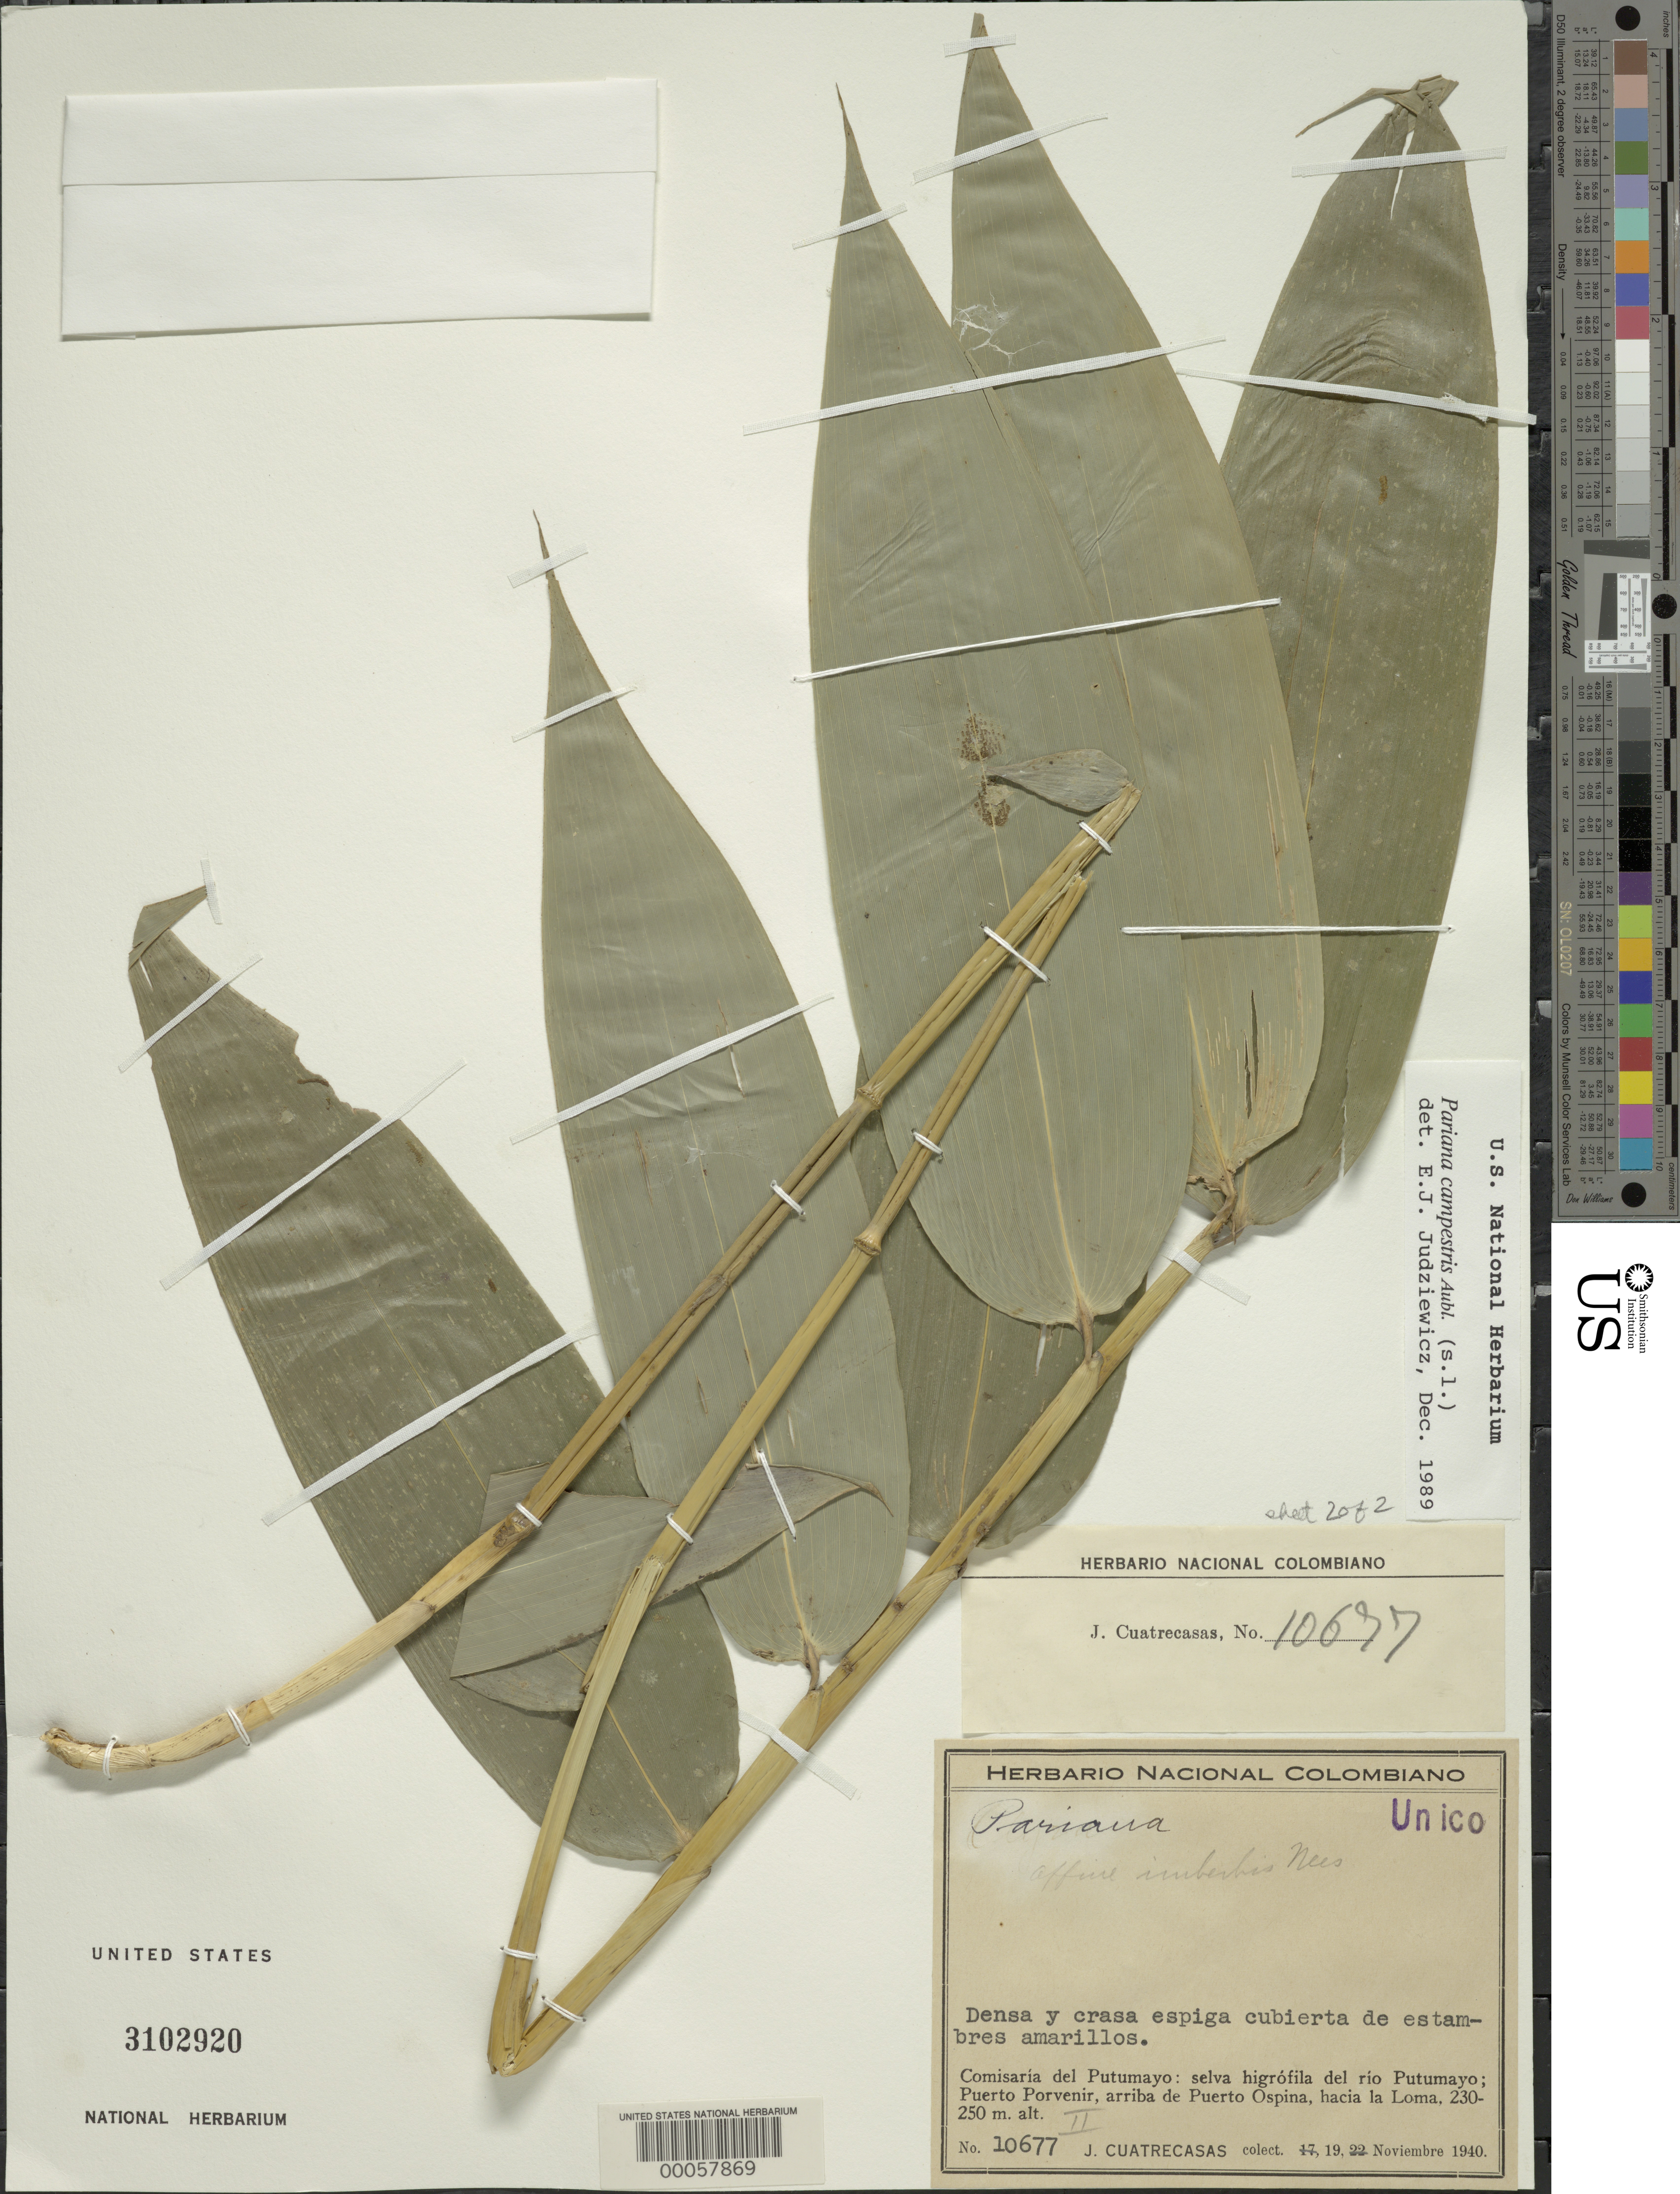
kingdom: Plantae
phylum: Tracheophyta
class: Liliopsida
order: Poales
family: Poaceae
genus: Pariana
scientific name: Pariana imberbis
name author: Nees in Mart.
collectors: J. Cuatrecasas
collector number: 10677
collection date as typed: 19 Nov 1940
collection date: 1940-11-19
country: Colombia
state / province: Putumayo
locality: Puerto Povenir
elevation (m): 230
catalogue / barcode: US 3102920